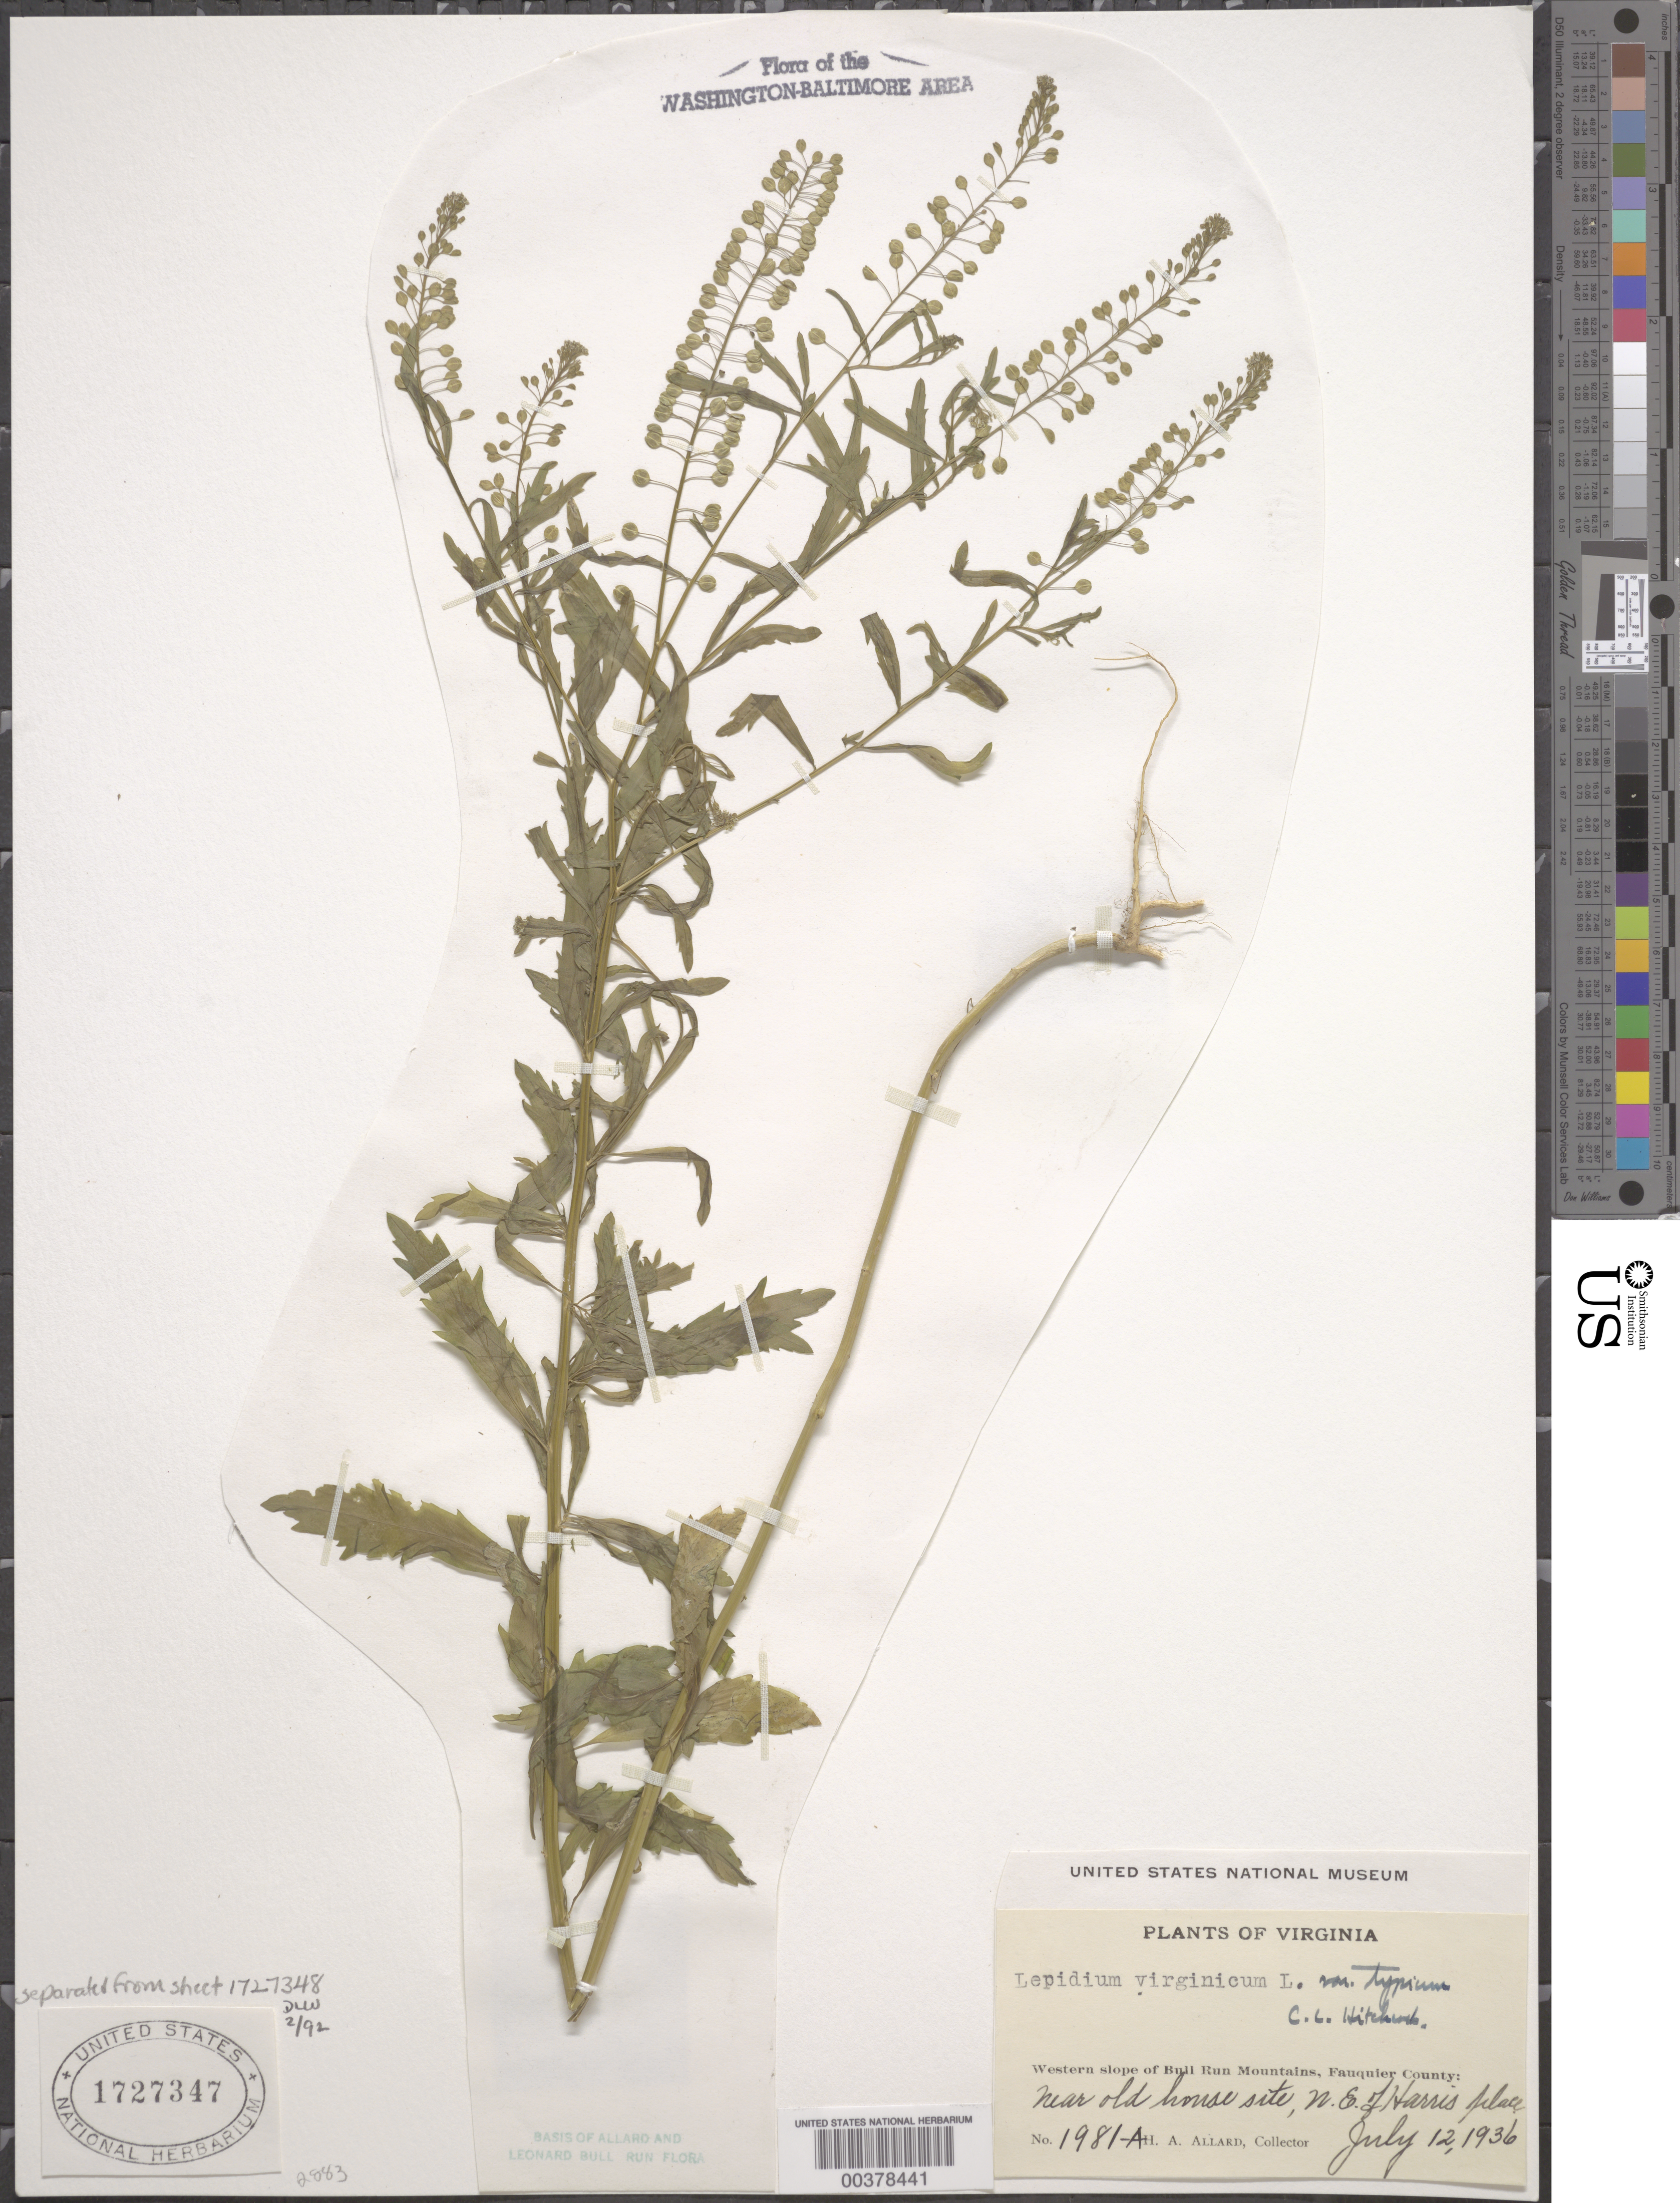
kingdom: Plantae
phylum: Tracheophyta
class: Magnoliopsida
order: Brassicales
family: Brassicaceae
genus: Lepidium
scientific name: Lepidium virginicum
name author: L.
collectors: H. A. Allard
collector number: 1981A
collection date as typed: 12 Jul 1936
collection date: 1936-07-12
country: United States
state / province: Virginia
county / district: Fauquier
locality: northeast of Harris place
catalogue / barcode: US 1727347